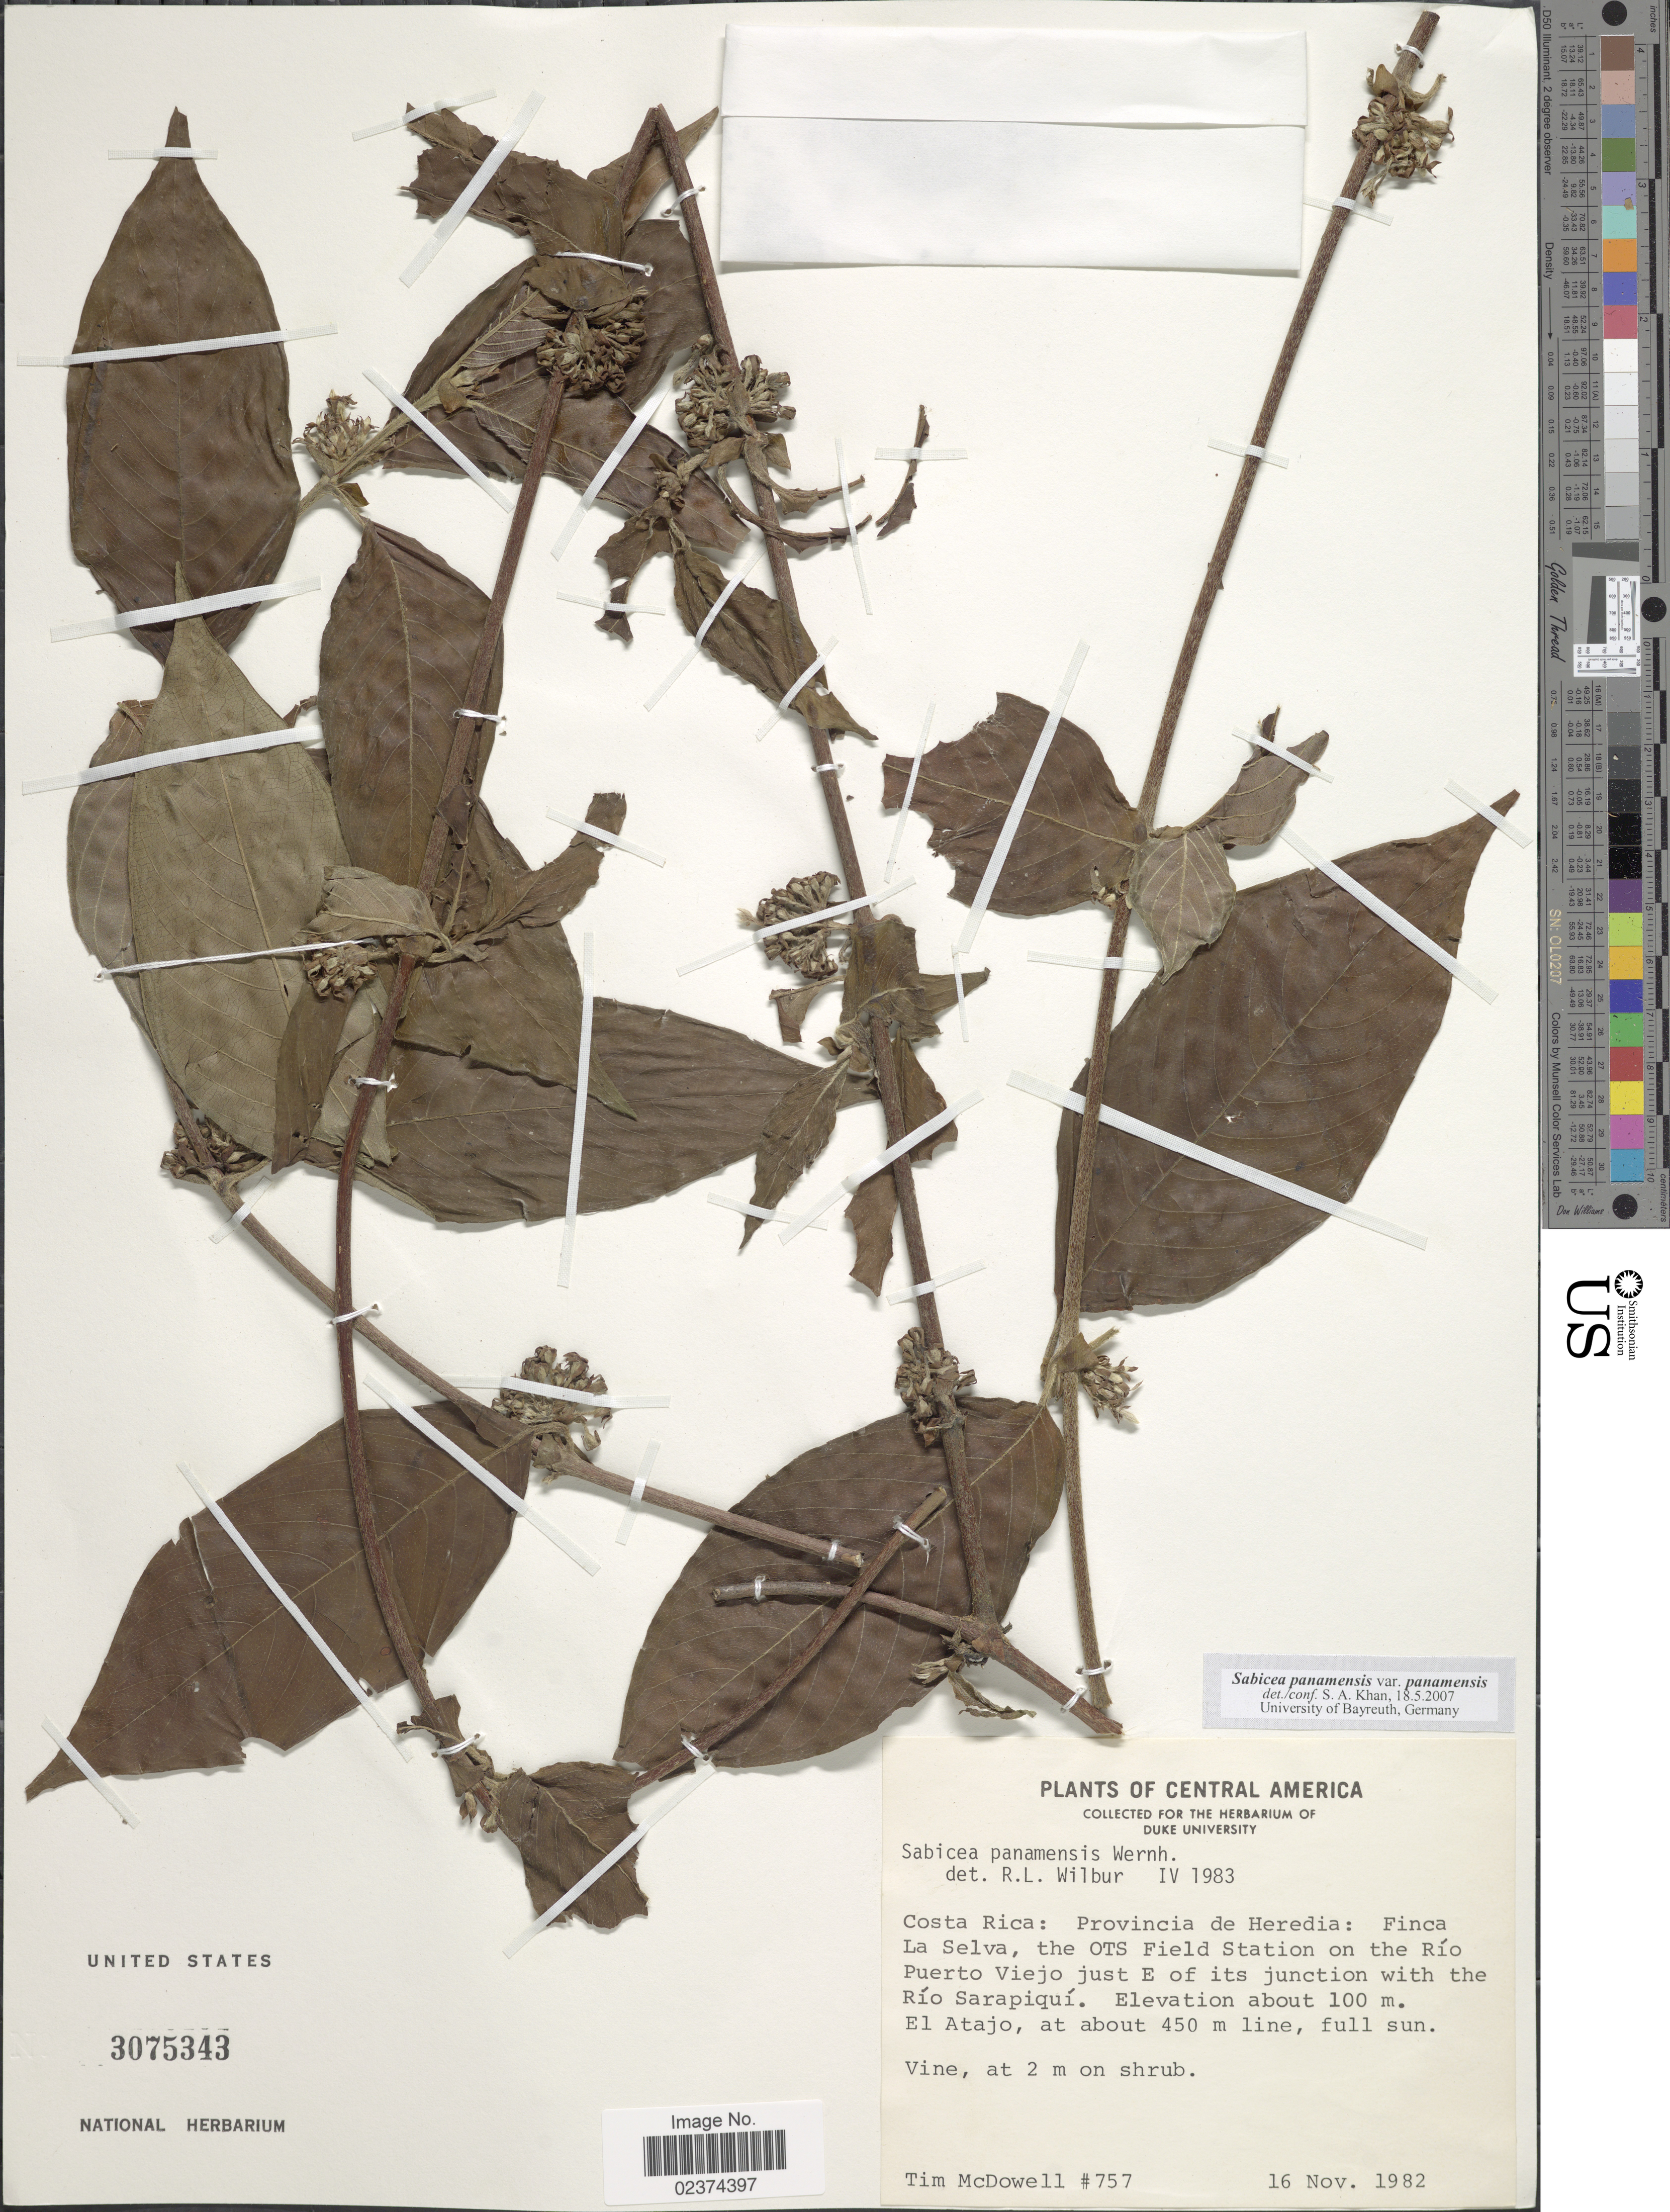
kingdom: Plantae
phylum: Tracheophyta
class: Magnoliopsida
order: Gentianales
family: Rubiaceae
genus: Sabicea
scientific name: Sabicea panamensis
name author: Wernham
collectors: T. McDowell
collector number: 757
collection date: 1982-11-16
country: Costa Rica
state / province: Heredia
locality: Finca La Selva, the OTS Field Station on the Río Puerto Viejo just E of its junction with the Río Sarapiquí, El Atajo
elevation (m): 100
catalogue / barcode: US 3075343